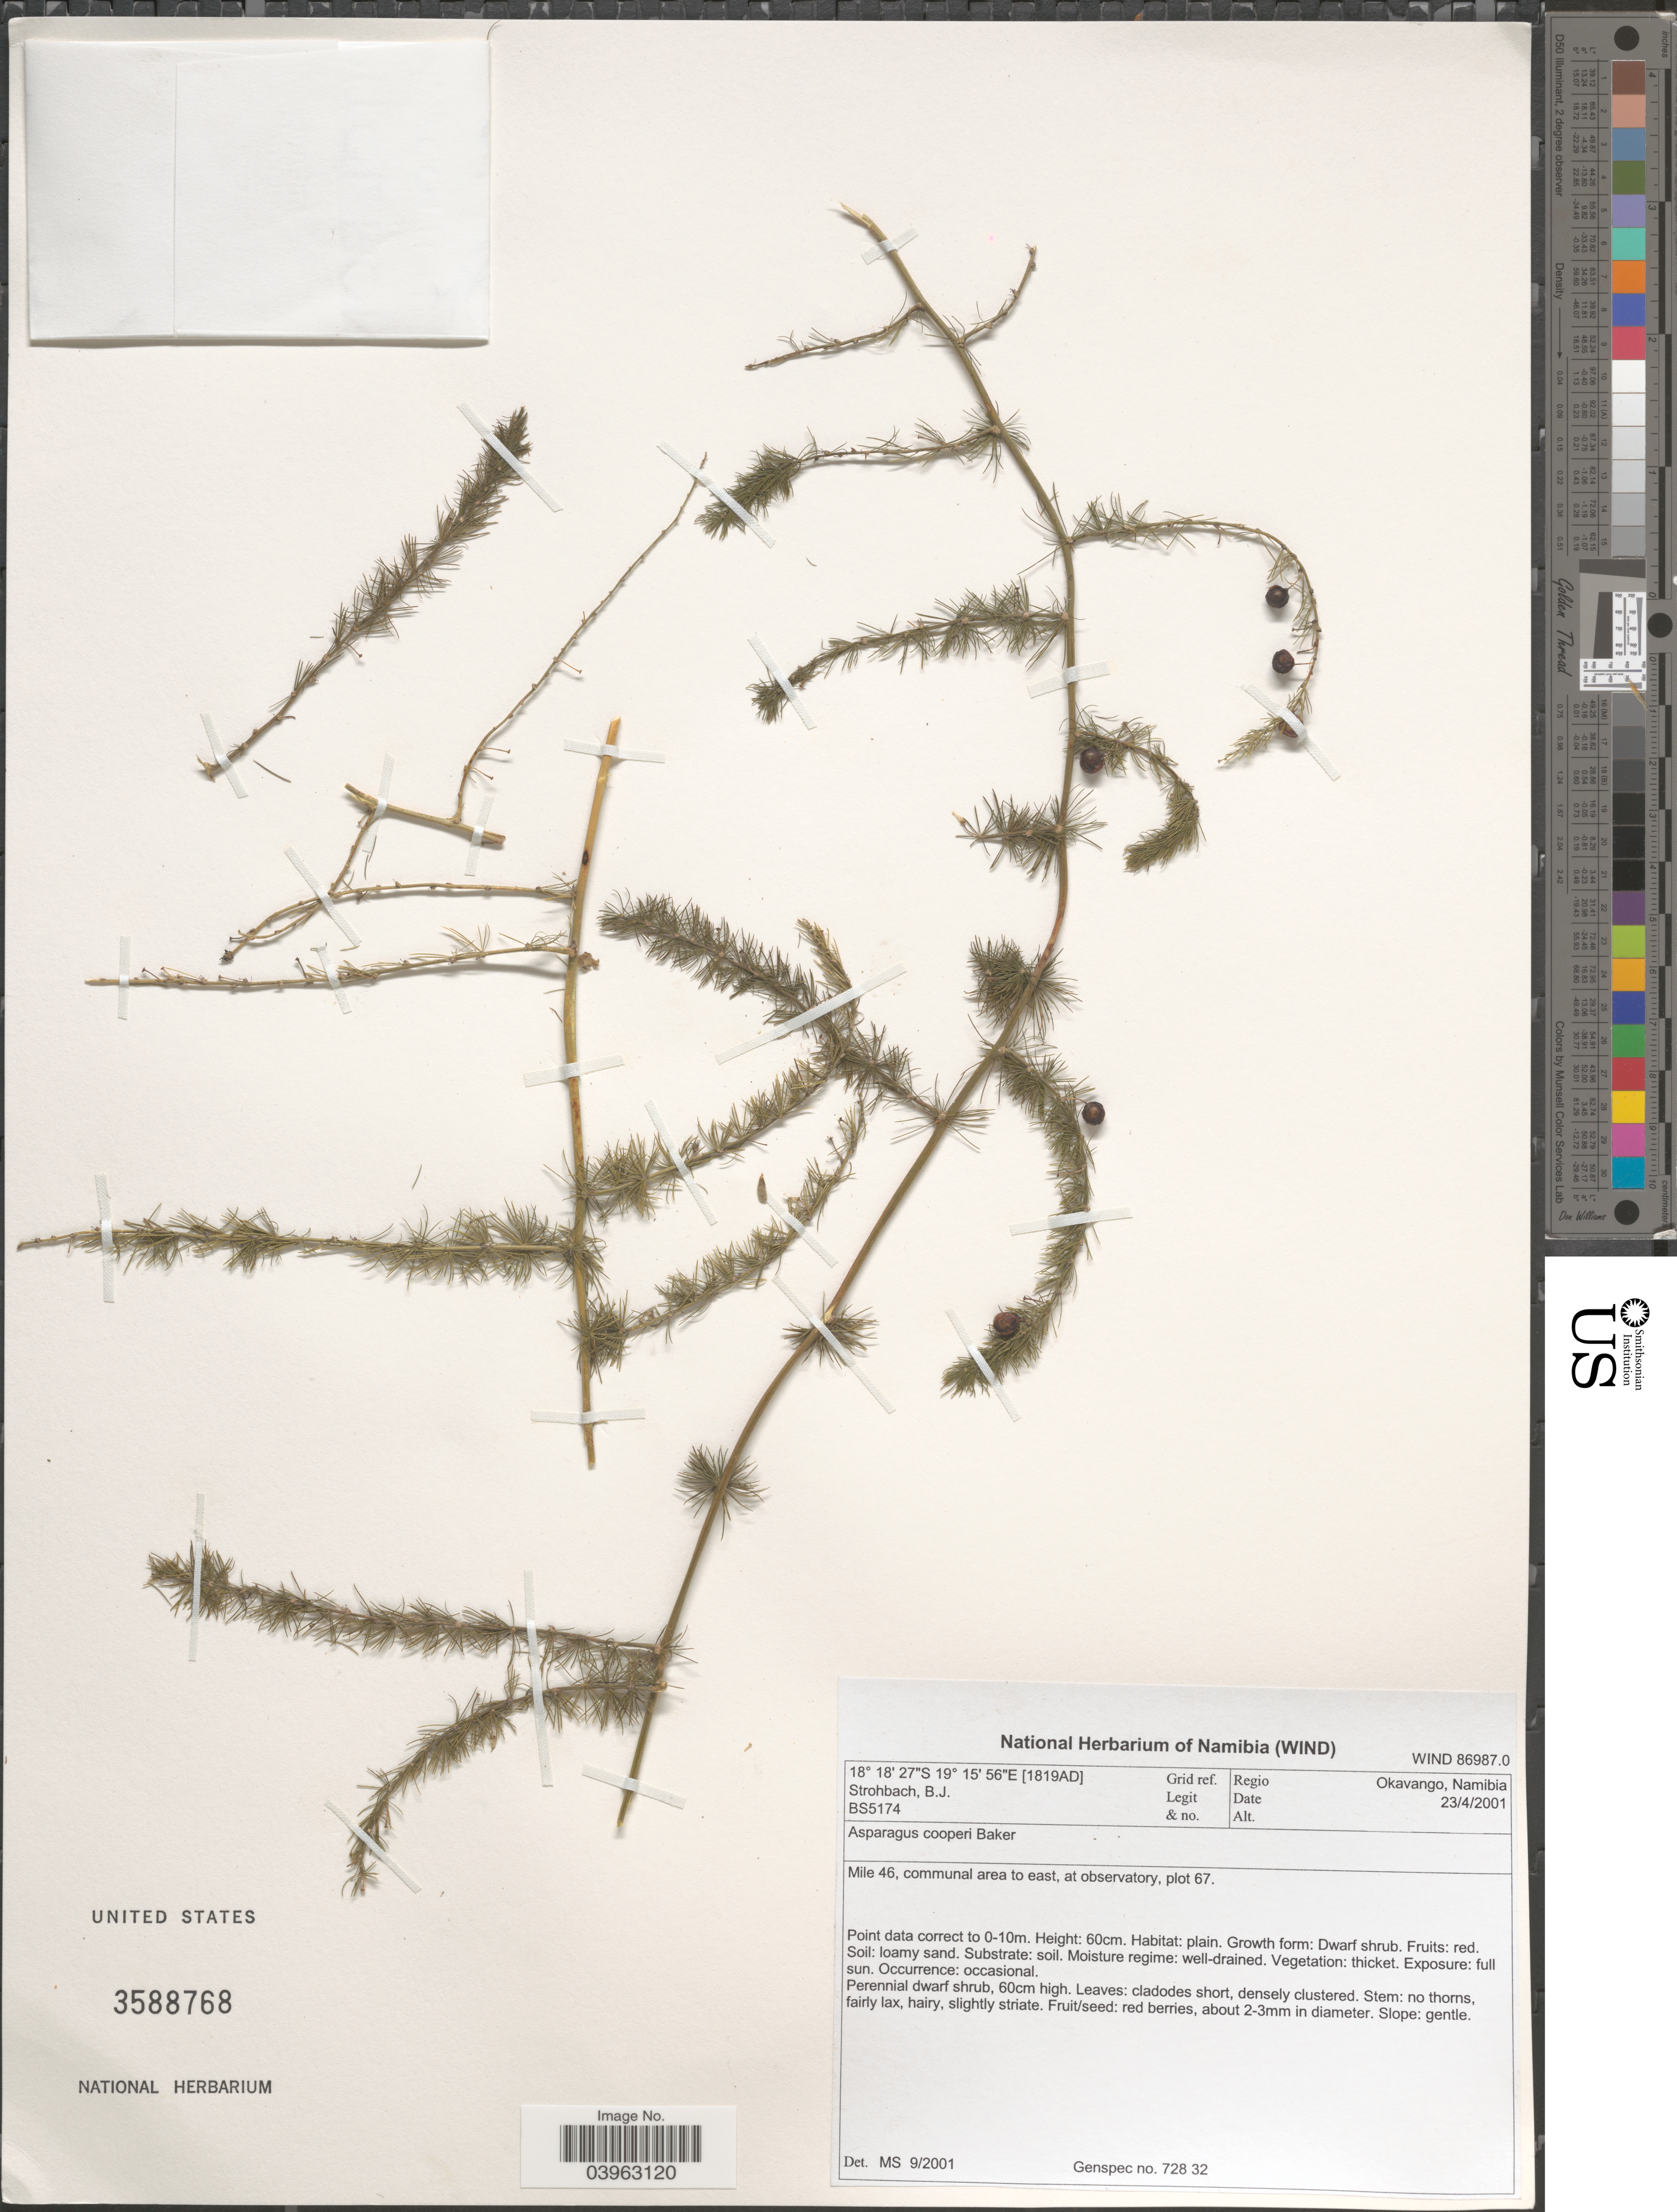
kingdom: Plantae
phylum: Tracheophyta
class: Liliopsida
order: Asparagales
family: Asparagaceae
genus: Asparagus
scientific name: Asparagus cooperi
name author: Baker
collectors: B. Strohbach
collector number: BS5174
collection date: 2001-04-23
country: Namibia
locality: Grid ref. [1819AD]. Regio Okavango. Mile 46, communal area to east, at observatory, plot 67.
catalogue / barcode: US 3588768